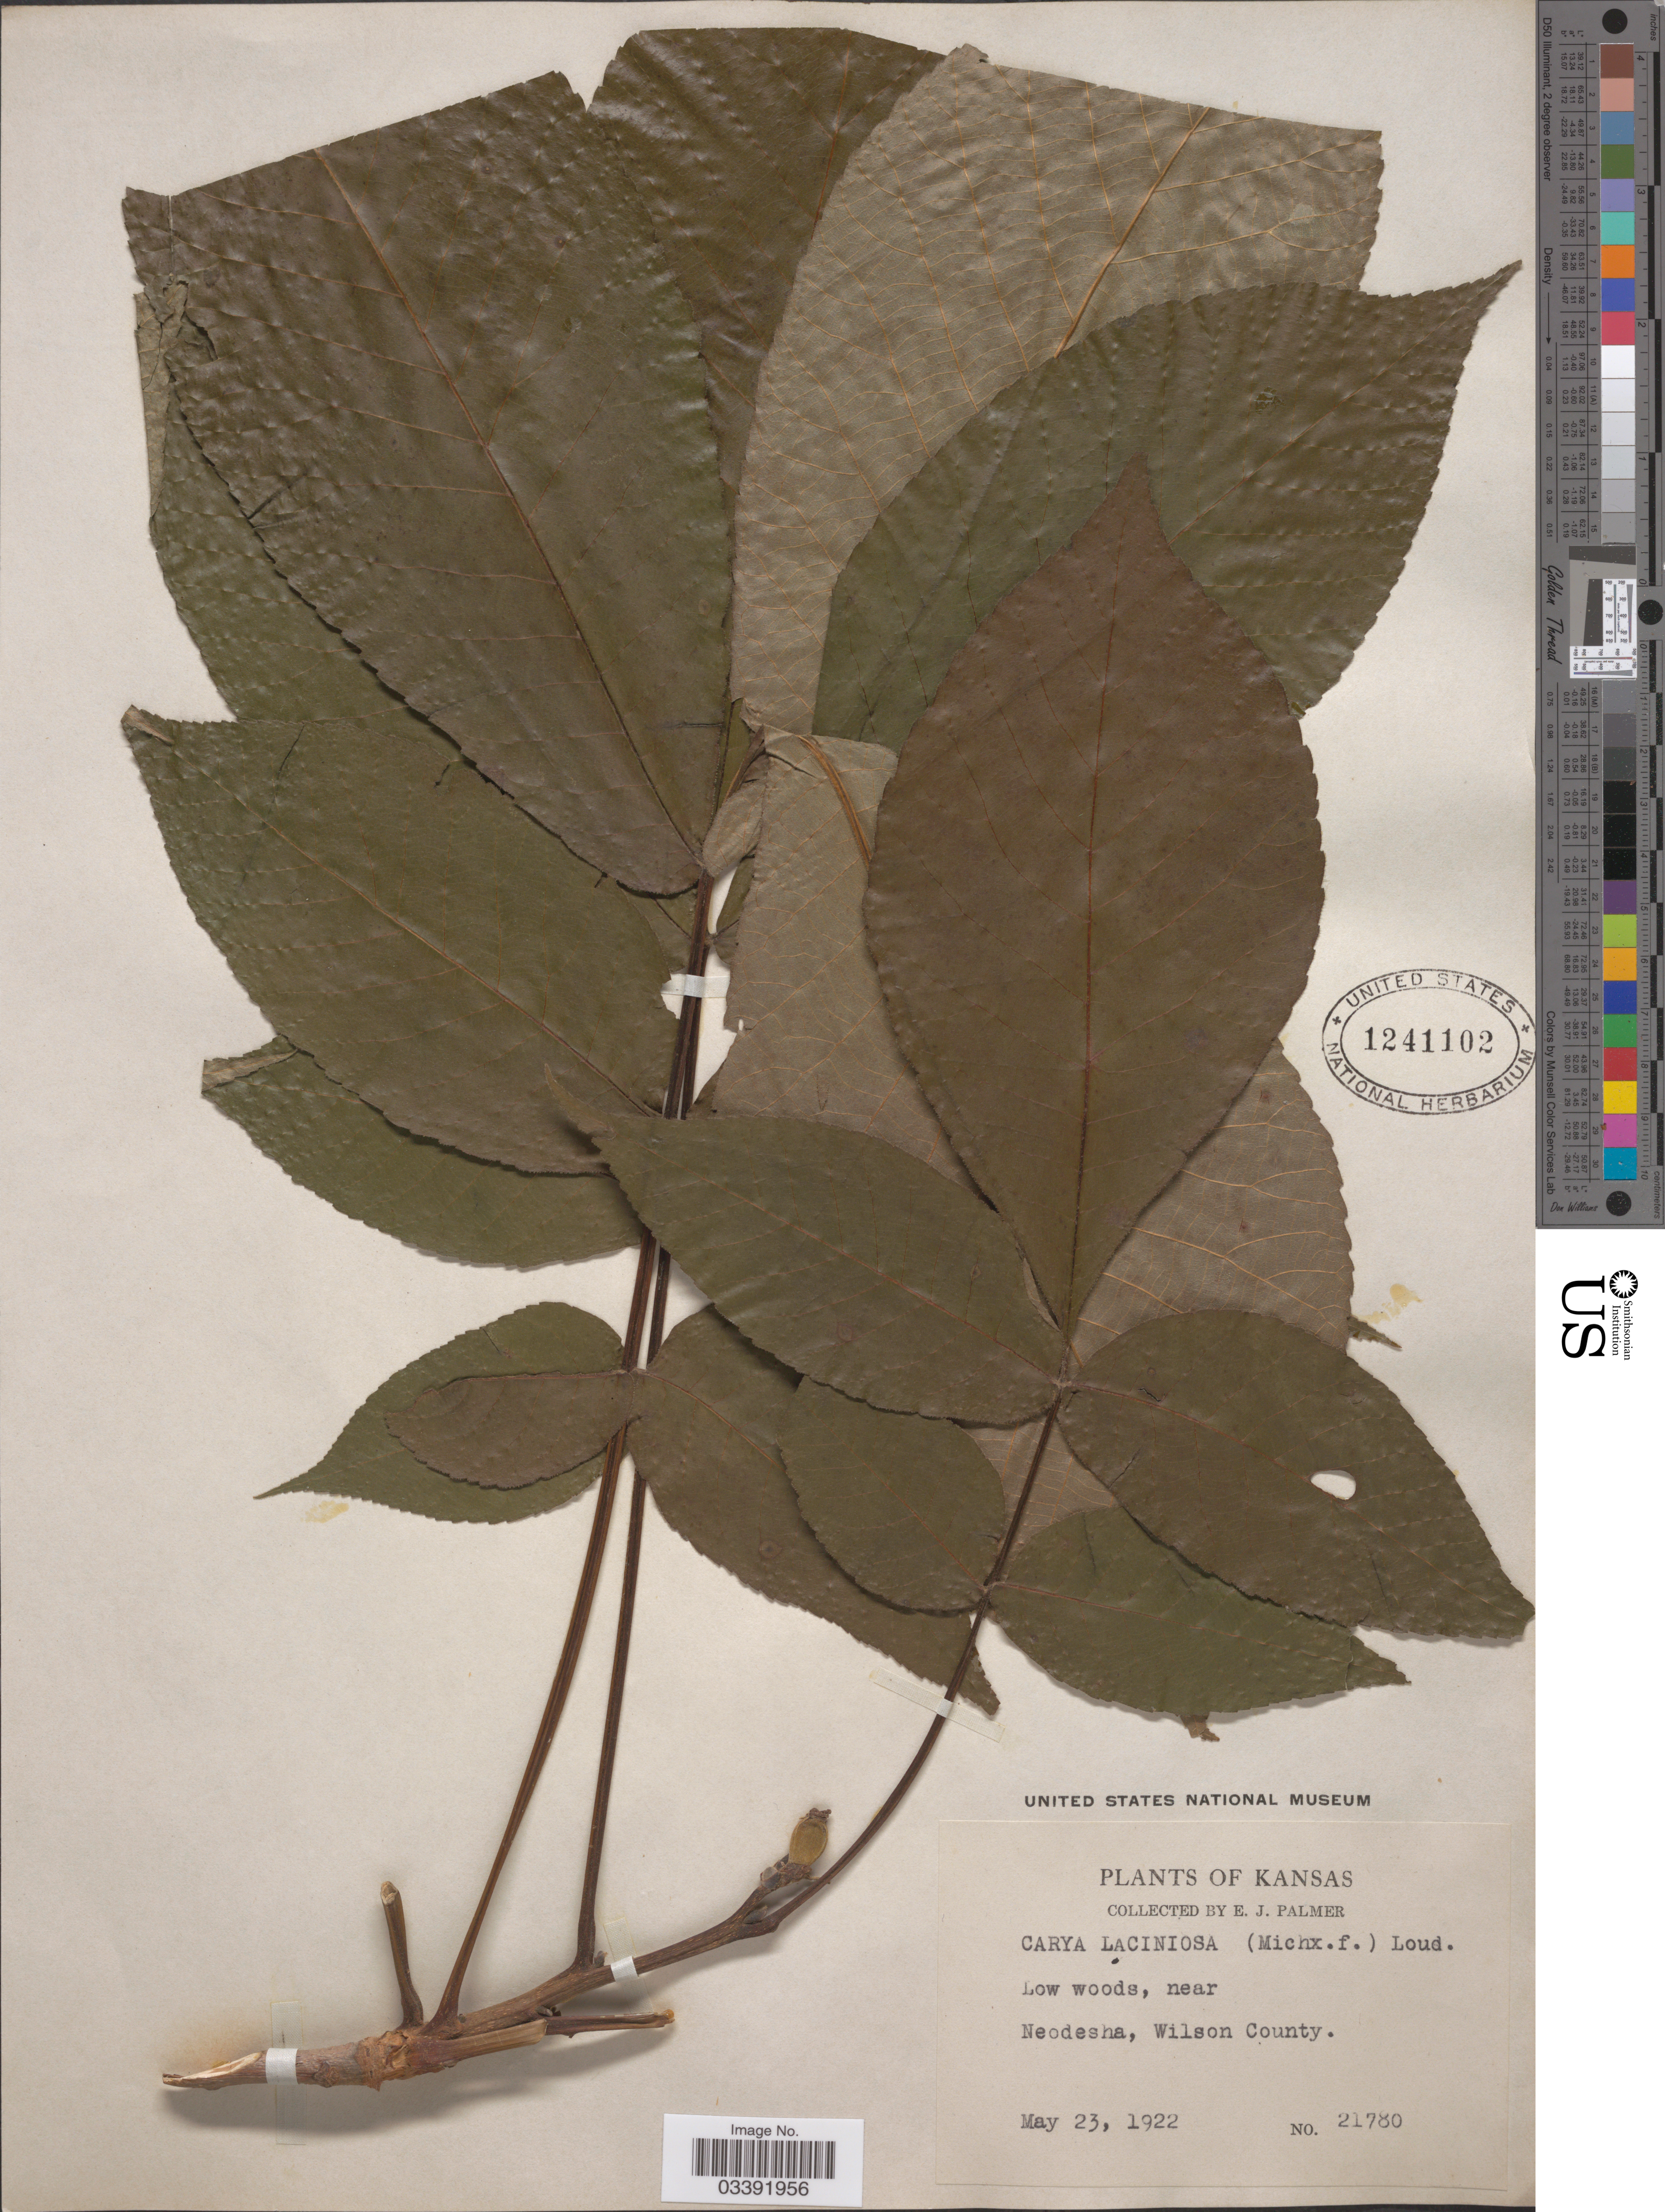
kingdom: Plantae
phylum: Tracheophyta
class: Magnoliopsida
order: Fagales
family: Juglandaceae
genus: Carya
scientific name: Carya laciniosa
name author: (F. Michx.) G. Don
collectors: E. J. Palmer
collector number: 21780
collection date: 1922-05-23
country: United States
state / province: Kansas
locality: Near Neodesha, Wilson County.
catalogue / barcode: US 1241102